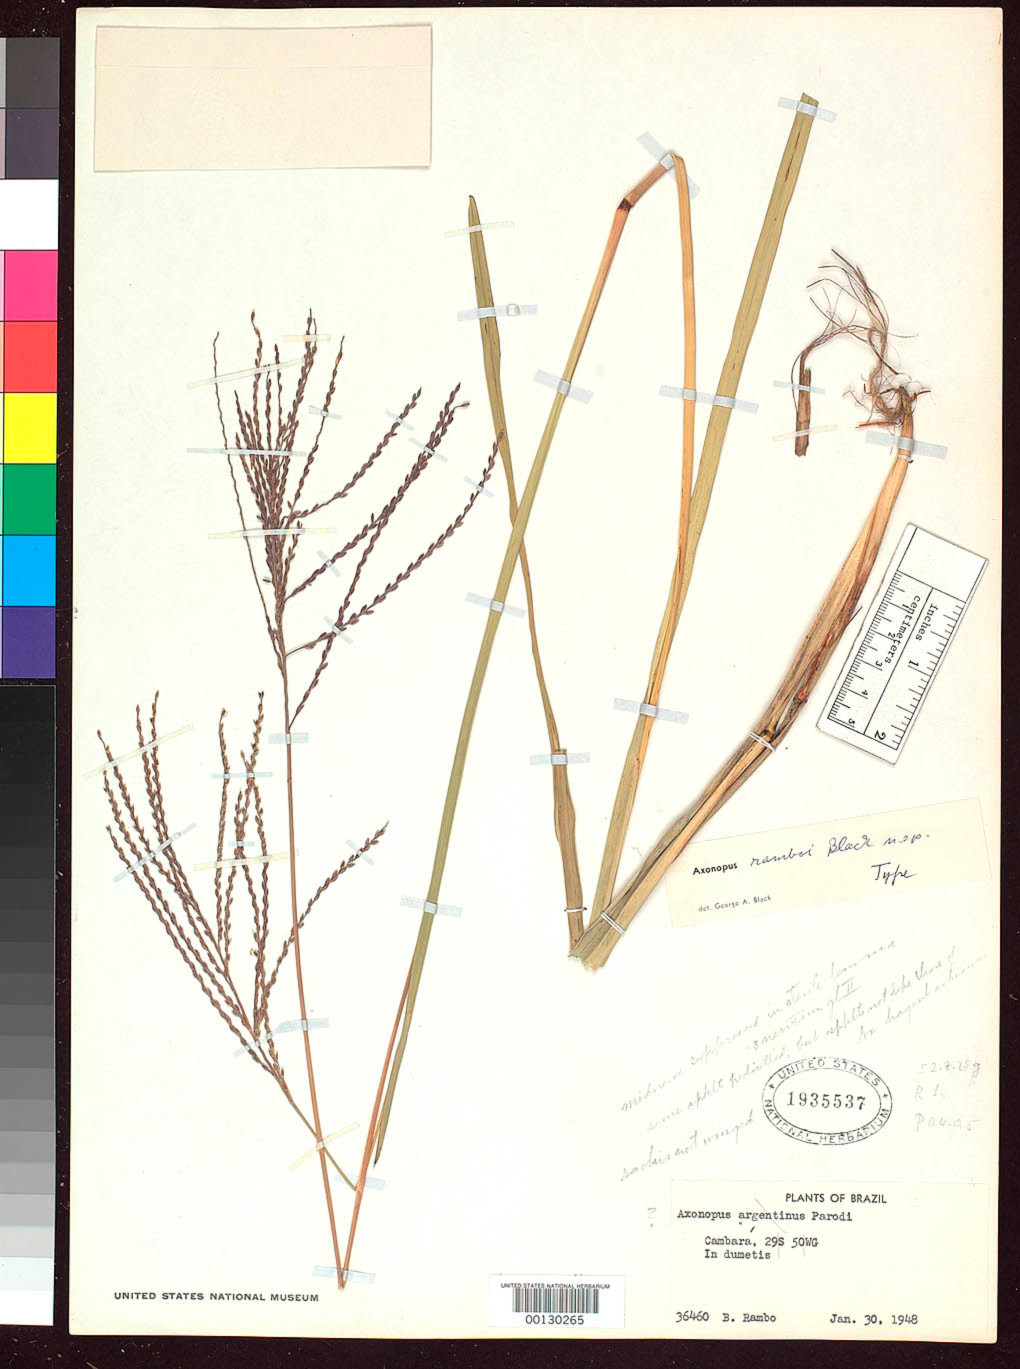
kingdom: Plantae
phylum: Tracheophyta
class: Liliopsida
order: Poales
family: Poaceae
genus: Axonopus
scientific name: Axonopus ramboi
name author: G.A. Black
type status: Holotype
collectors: B. Rambo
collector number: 36460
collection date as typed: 30 Jan 1948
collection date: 1948-01-30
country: Brazil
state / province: Rio Grande do Sul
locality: Cambara.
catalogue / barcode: US 1935537